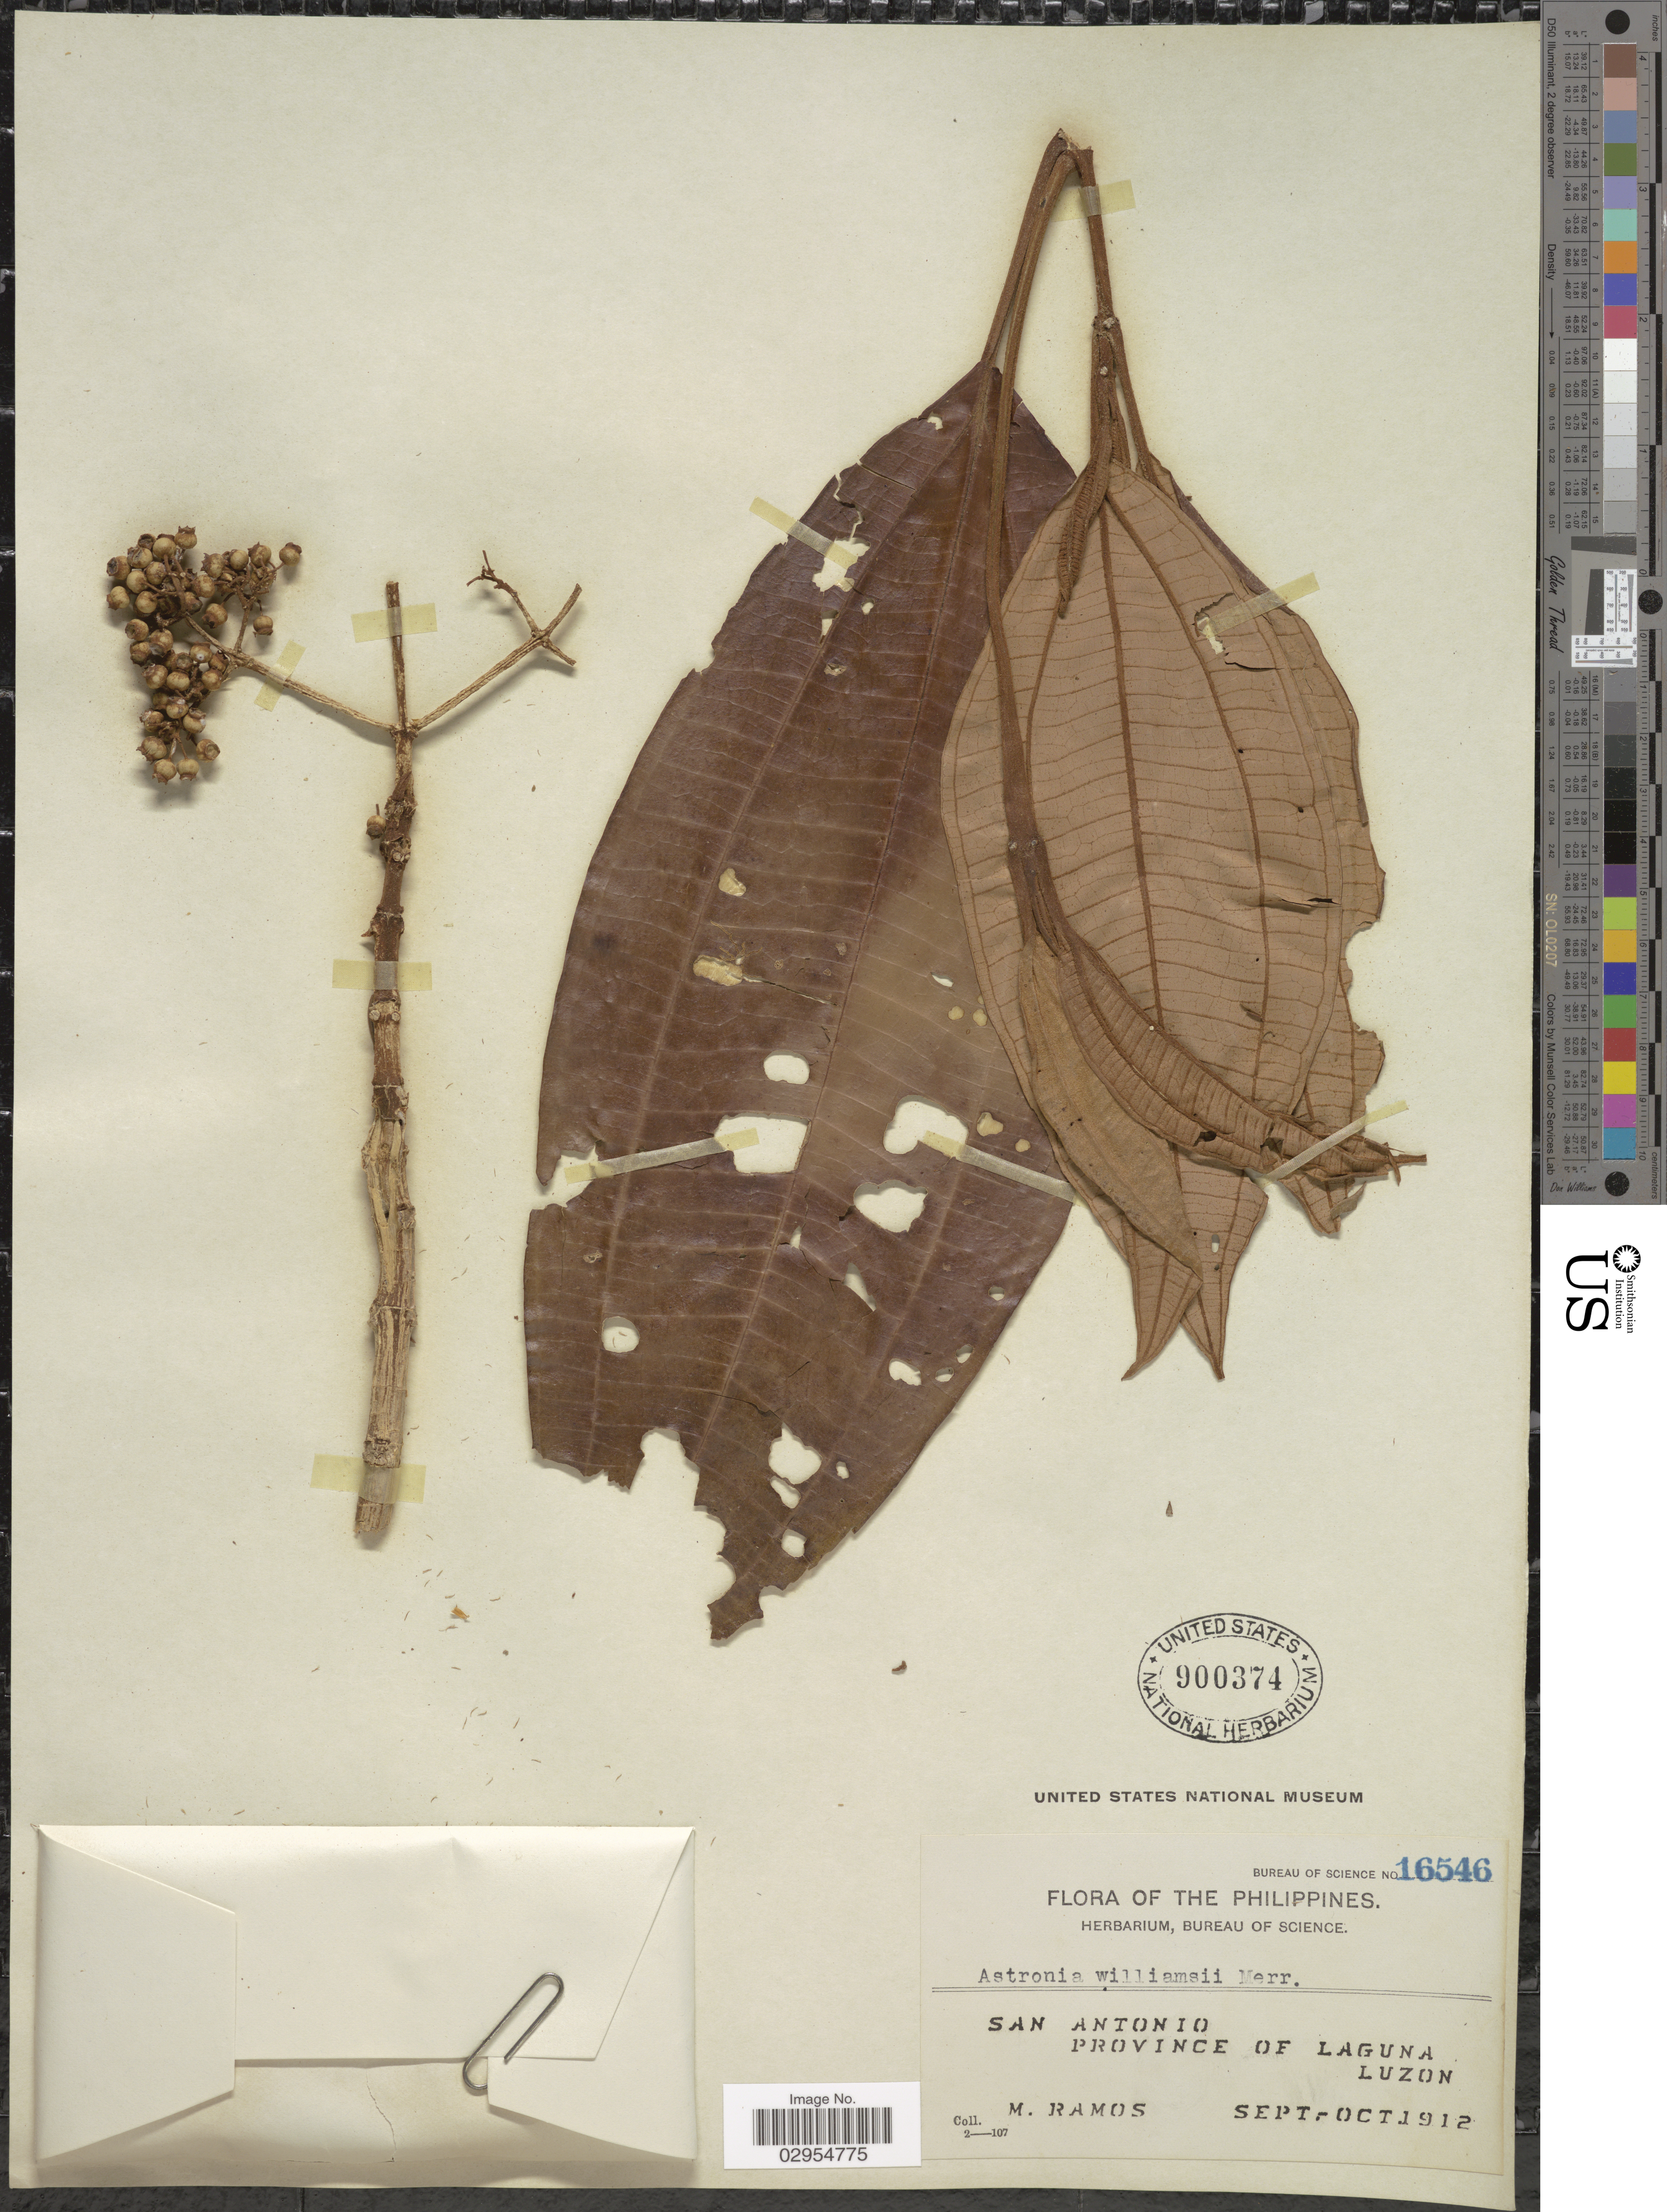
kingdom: Plantae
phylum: Tracheophyta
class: Magnoliopsida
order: Myrtales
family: Melastomataceae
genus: Astronia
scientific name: Astronia williamsii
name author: Merr. ex C.B. Rob.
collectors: M. Ramos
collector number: Bureau of Science 16546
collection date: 1912-09/1912-10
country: Philippines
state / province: Calabarzon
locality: San Antonio, Province of Laguna, Luzon.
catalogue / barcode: US 900374